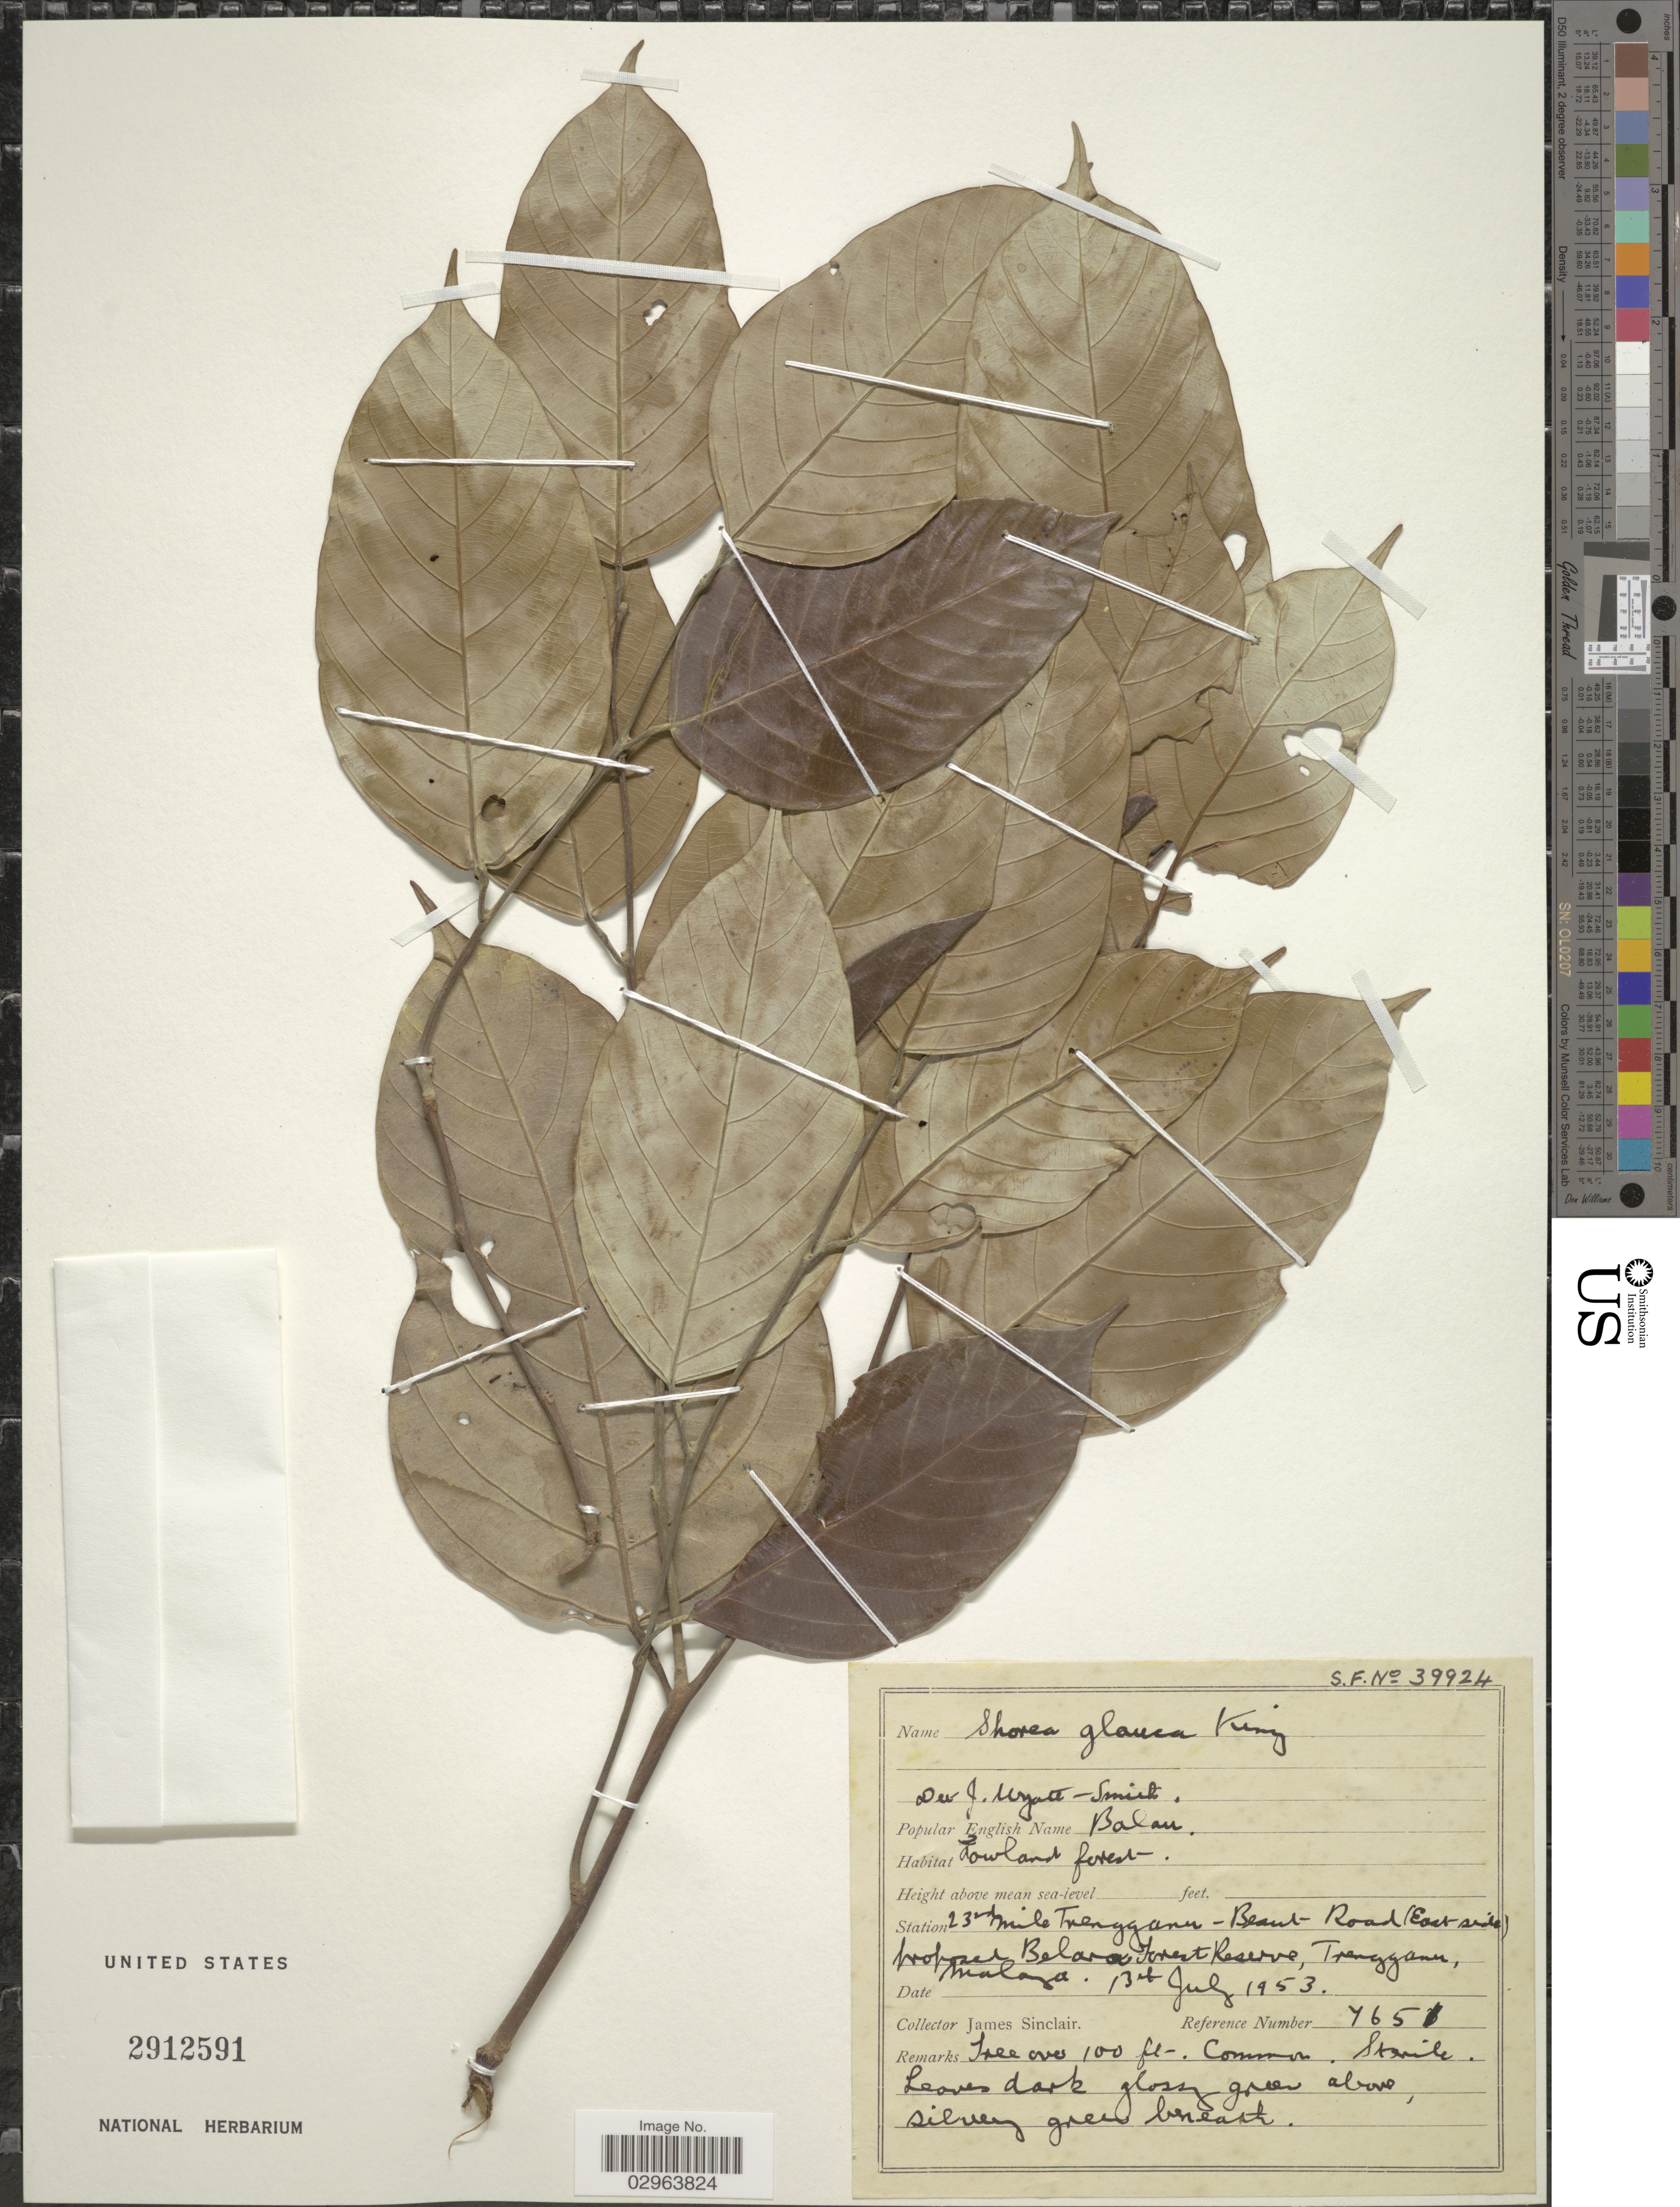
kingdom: Plantae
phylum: Tracheophyta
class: Magnoliopsida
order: Malvales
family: Dipterocarpaceae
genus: Shorea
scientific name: Shorea glauca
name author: King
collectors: J. Sinclair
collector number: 7651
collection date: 1953-07-13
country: Malaysia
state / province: Terengganu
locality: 23rd mile Trennganu - Beant Road (East side) proposed Belara Forest Reserve, Trennganu, Malaya.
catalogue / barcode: US 2912591